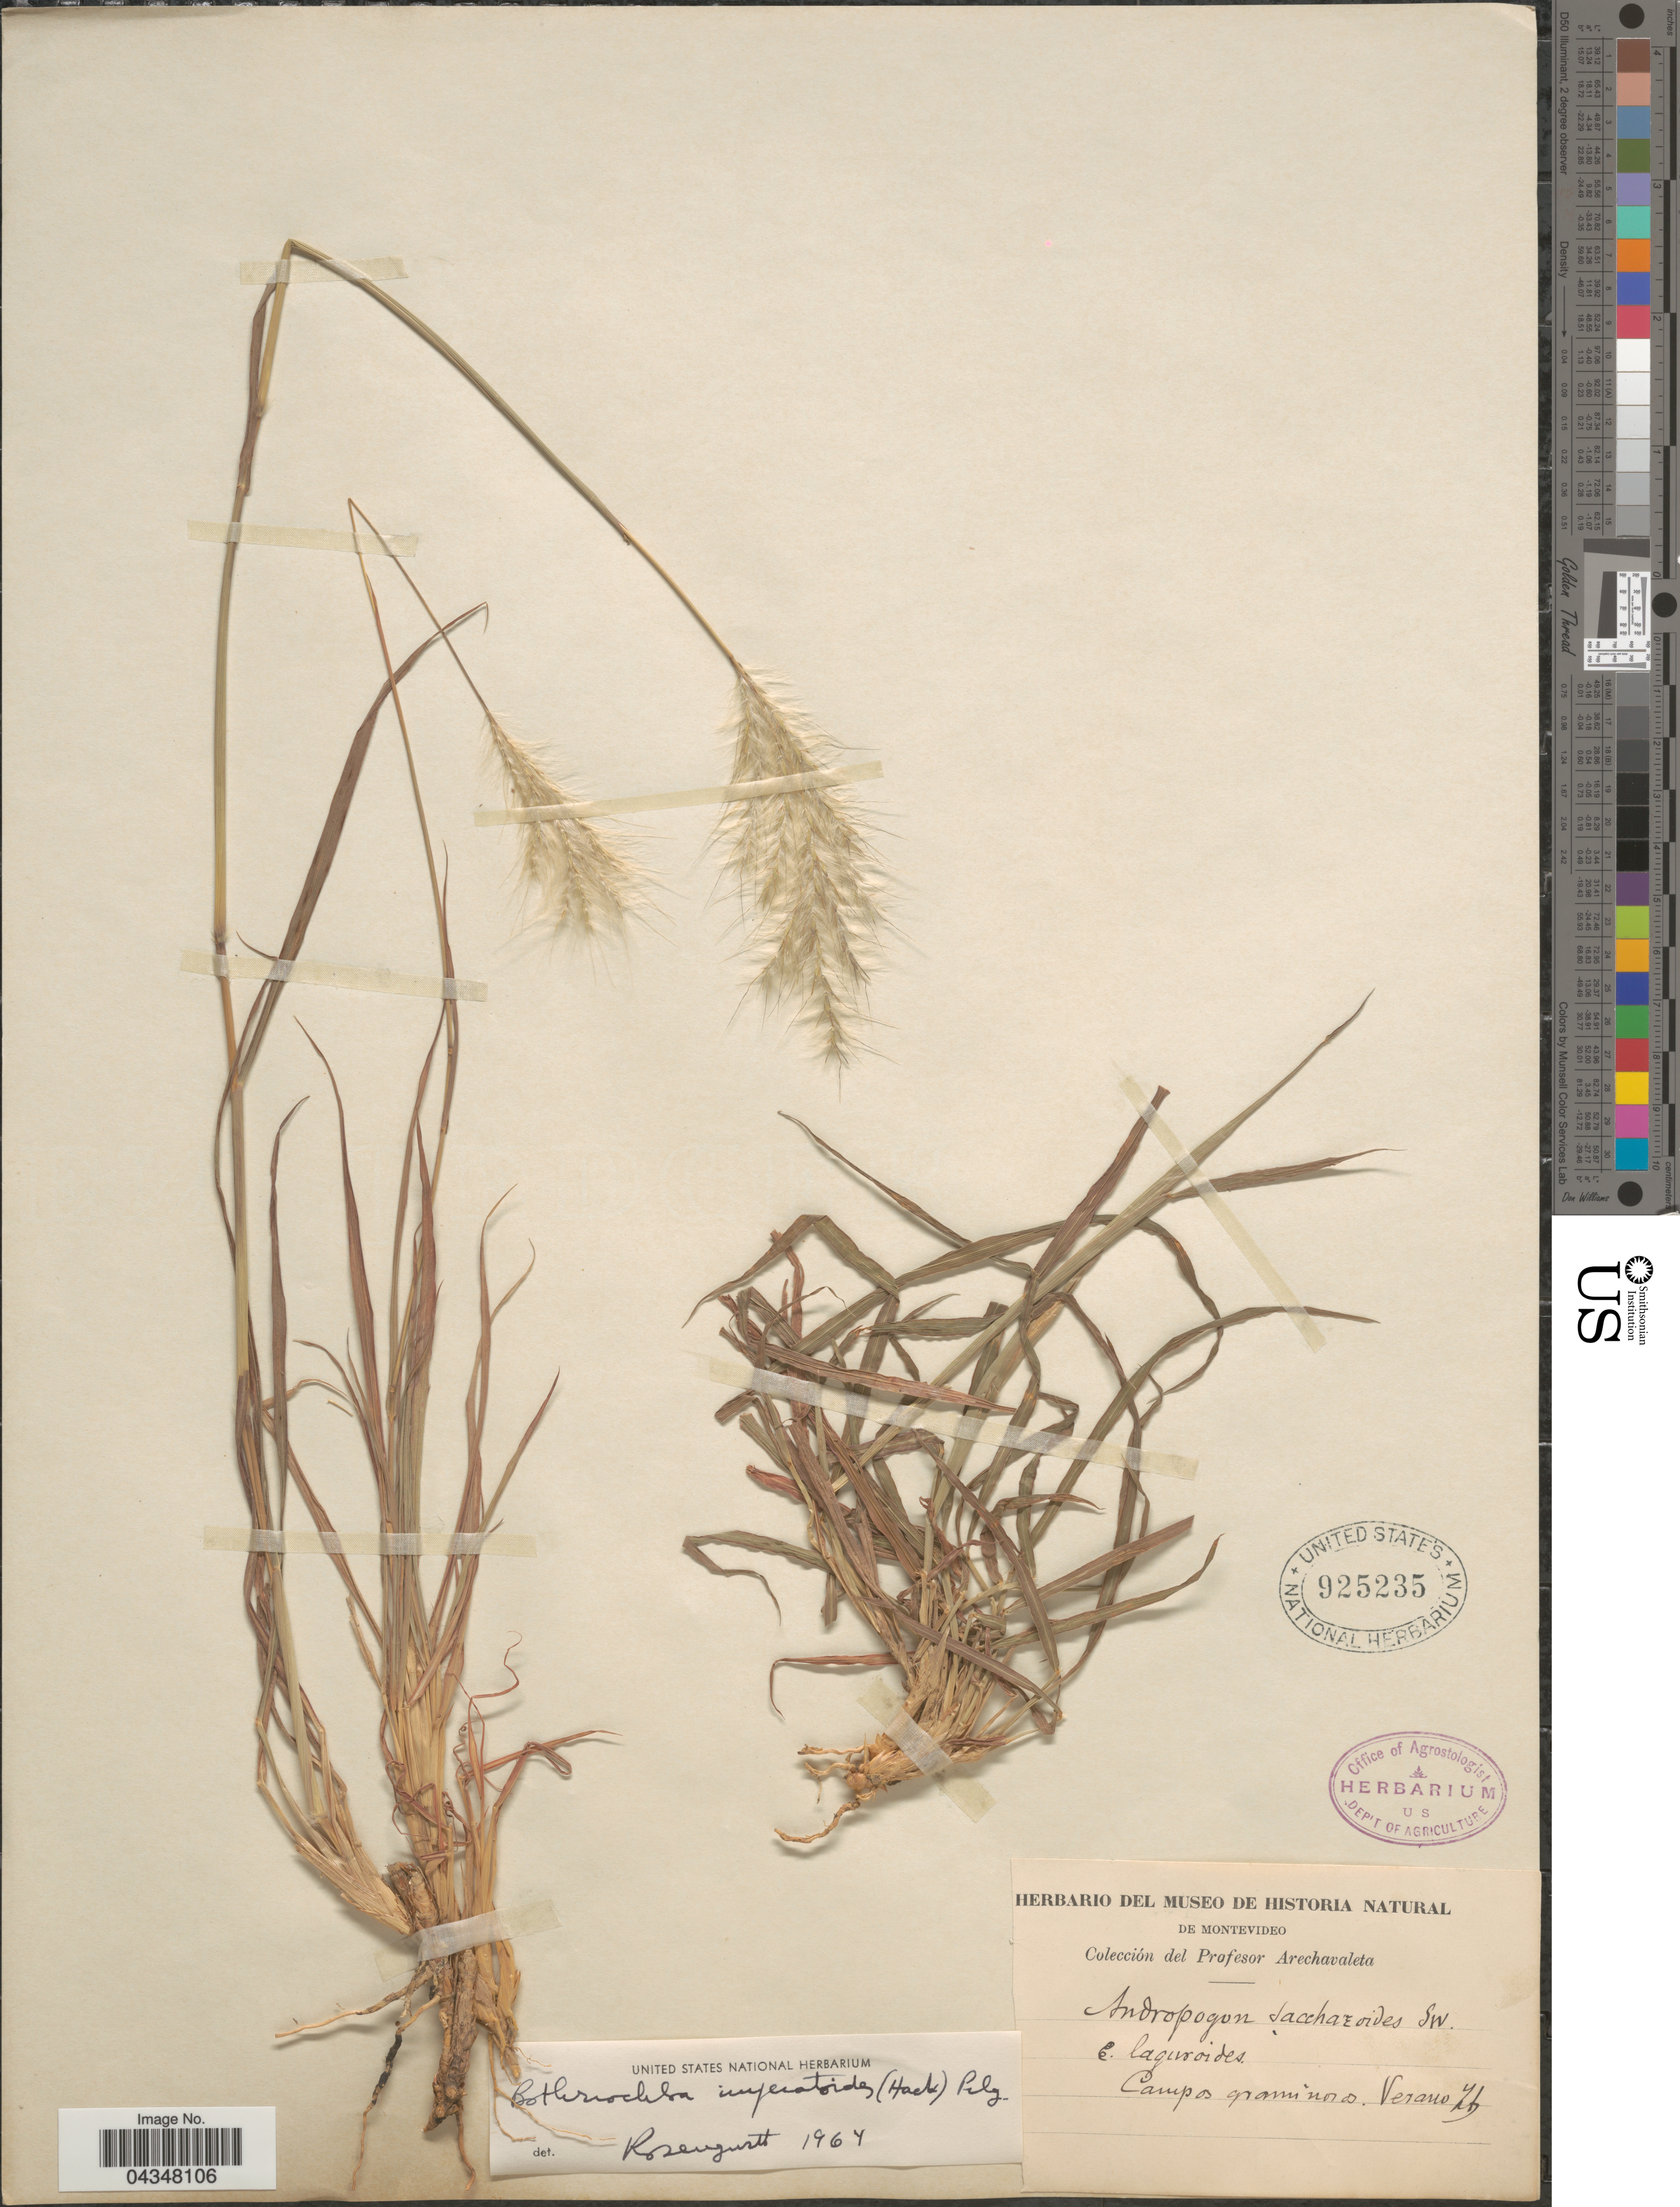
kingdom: Plantae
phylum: Tracheophyta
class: Liliopsida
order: Poales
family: Poaceae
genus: Bothriochloa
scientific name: Bothriochloa imperatoides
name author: (Hack.) Herter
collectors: Arechavaleta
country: Uruguay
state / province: Montevideo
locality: Caminos graminosos. Verano ft.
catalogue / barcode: US 925235